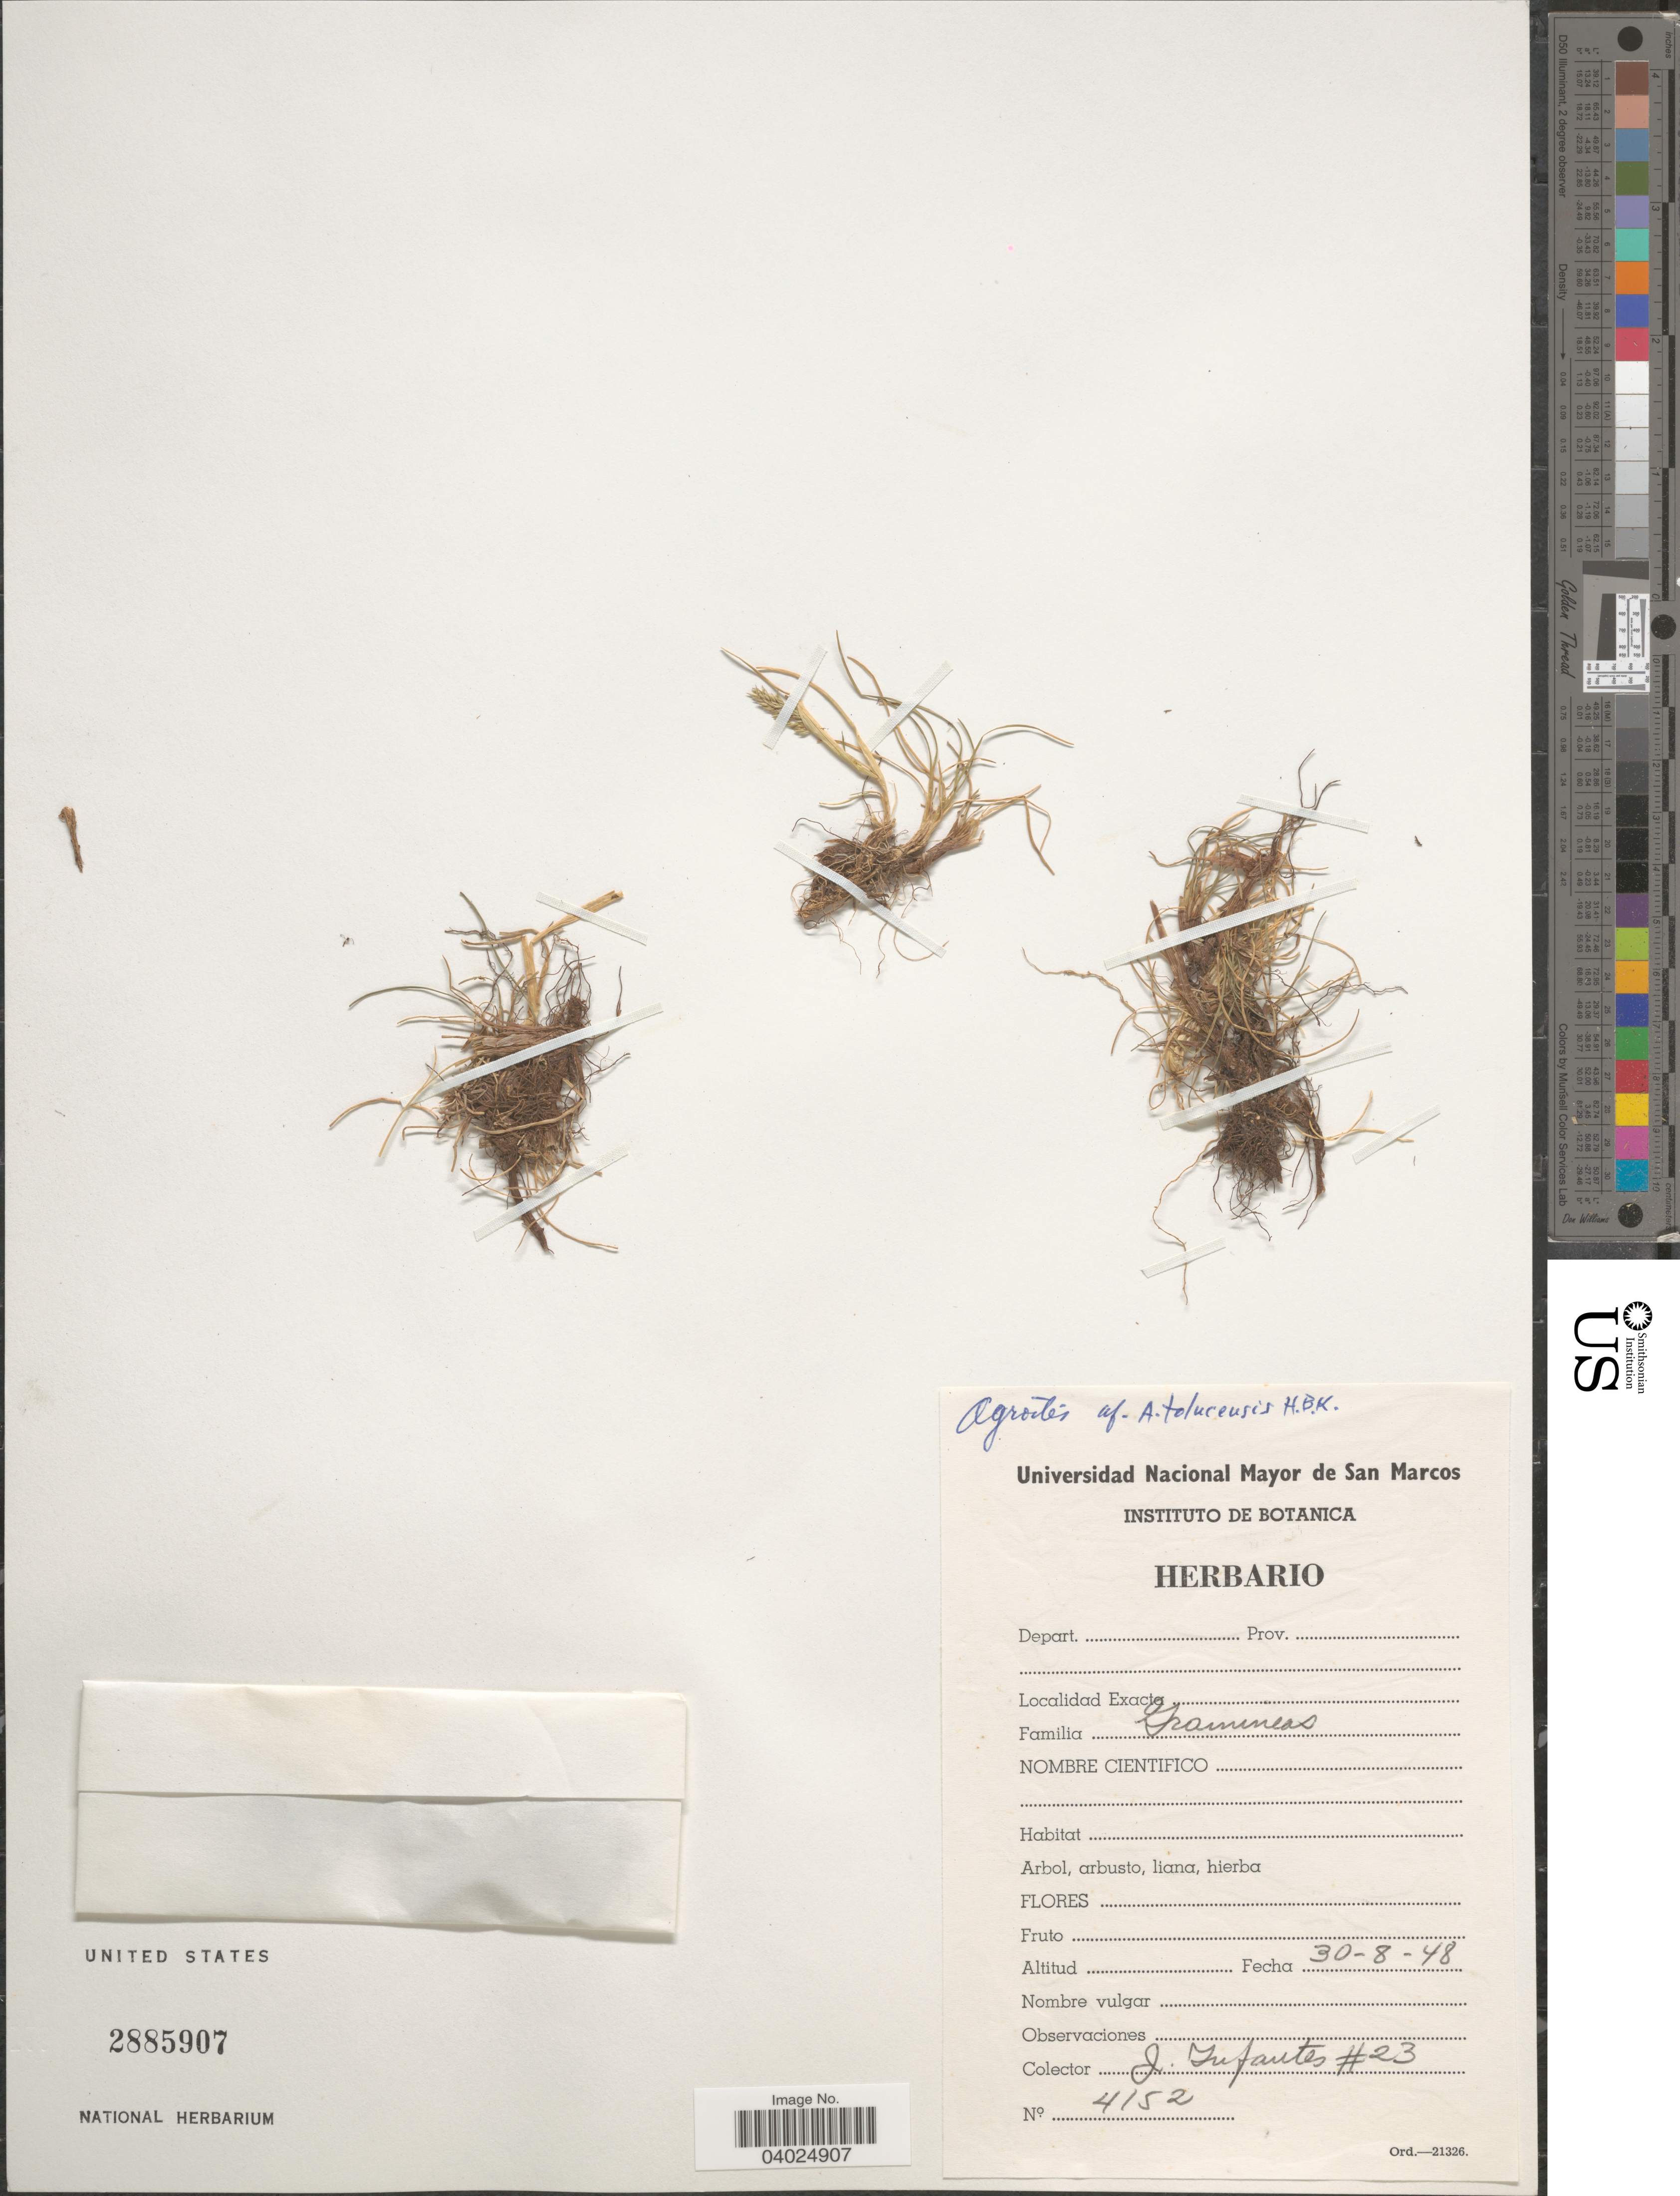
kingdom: Plantae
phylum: Tracheophyta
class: Liliopsida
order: Poales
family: Poaceae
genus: Agrostis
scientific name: Agrostis tolucensis Kunth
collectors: J. Infantes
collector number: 23/4152 ?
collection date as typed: Transcribed d/m/y: 30/8/48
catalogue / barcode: US 2885907